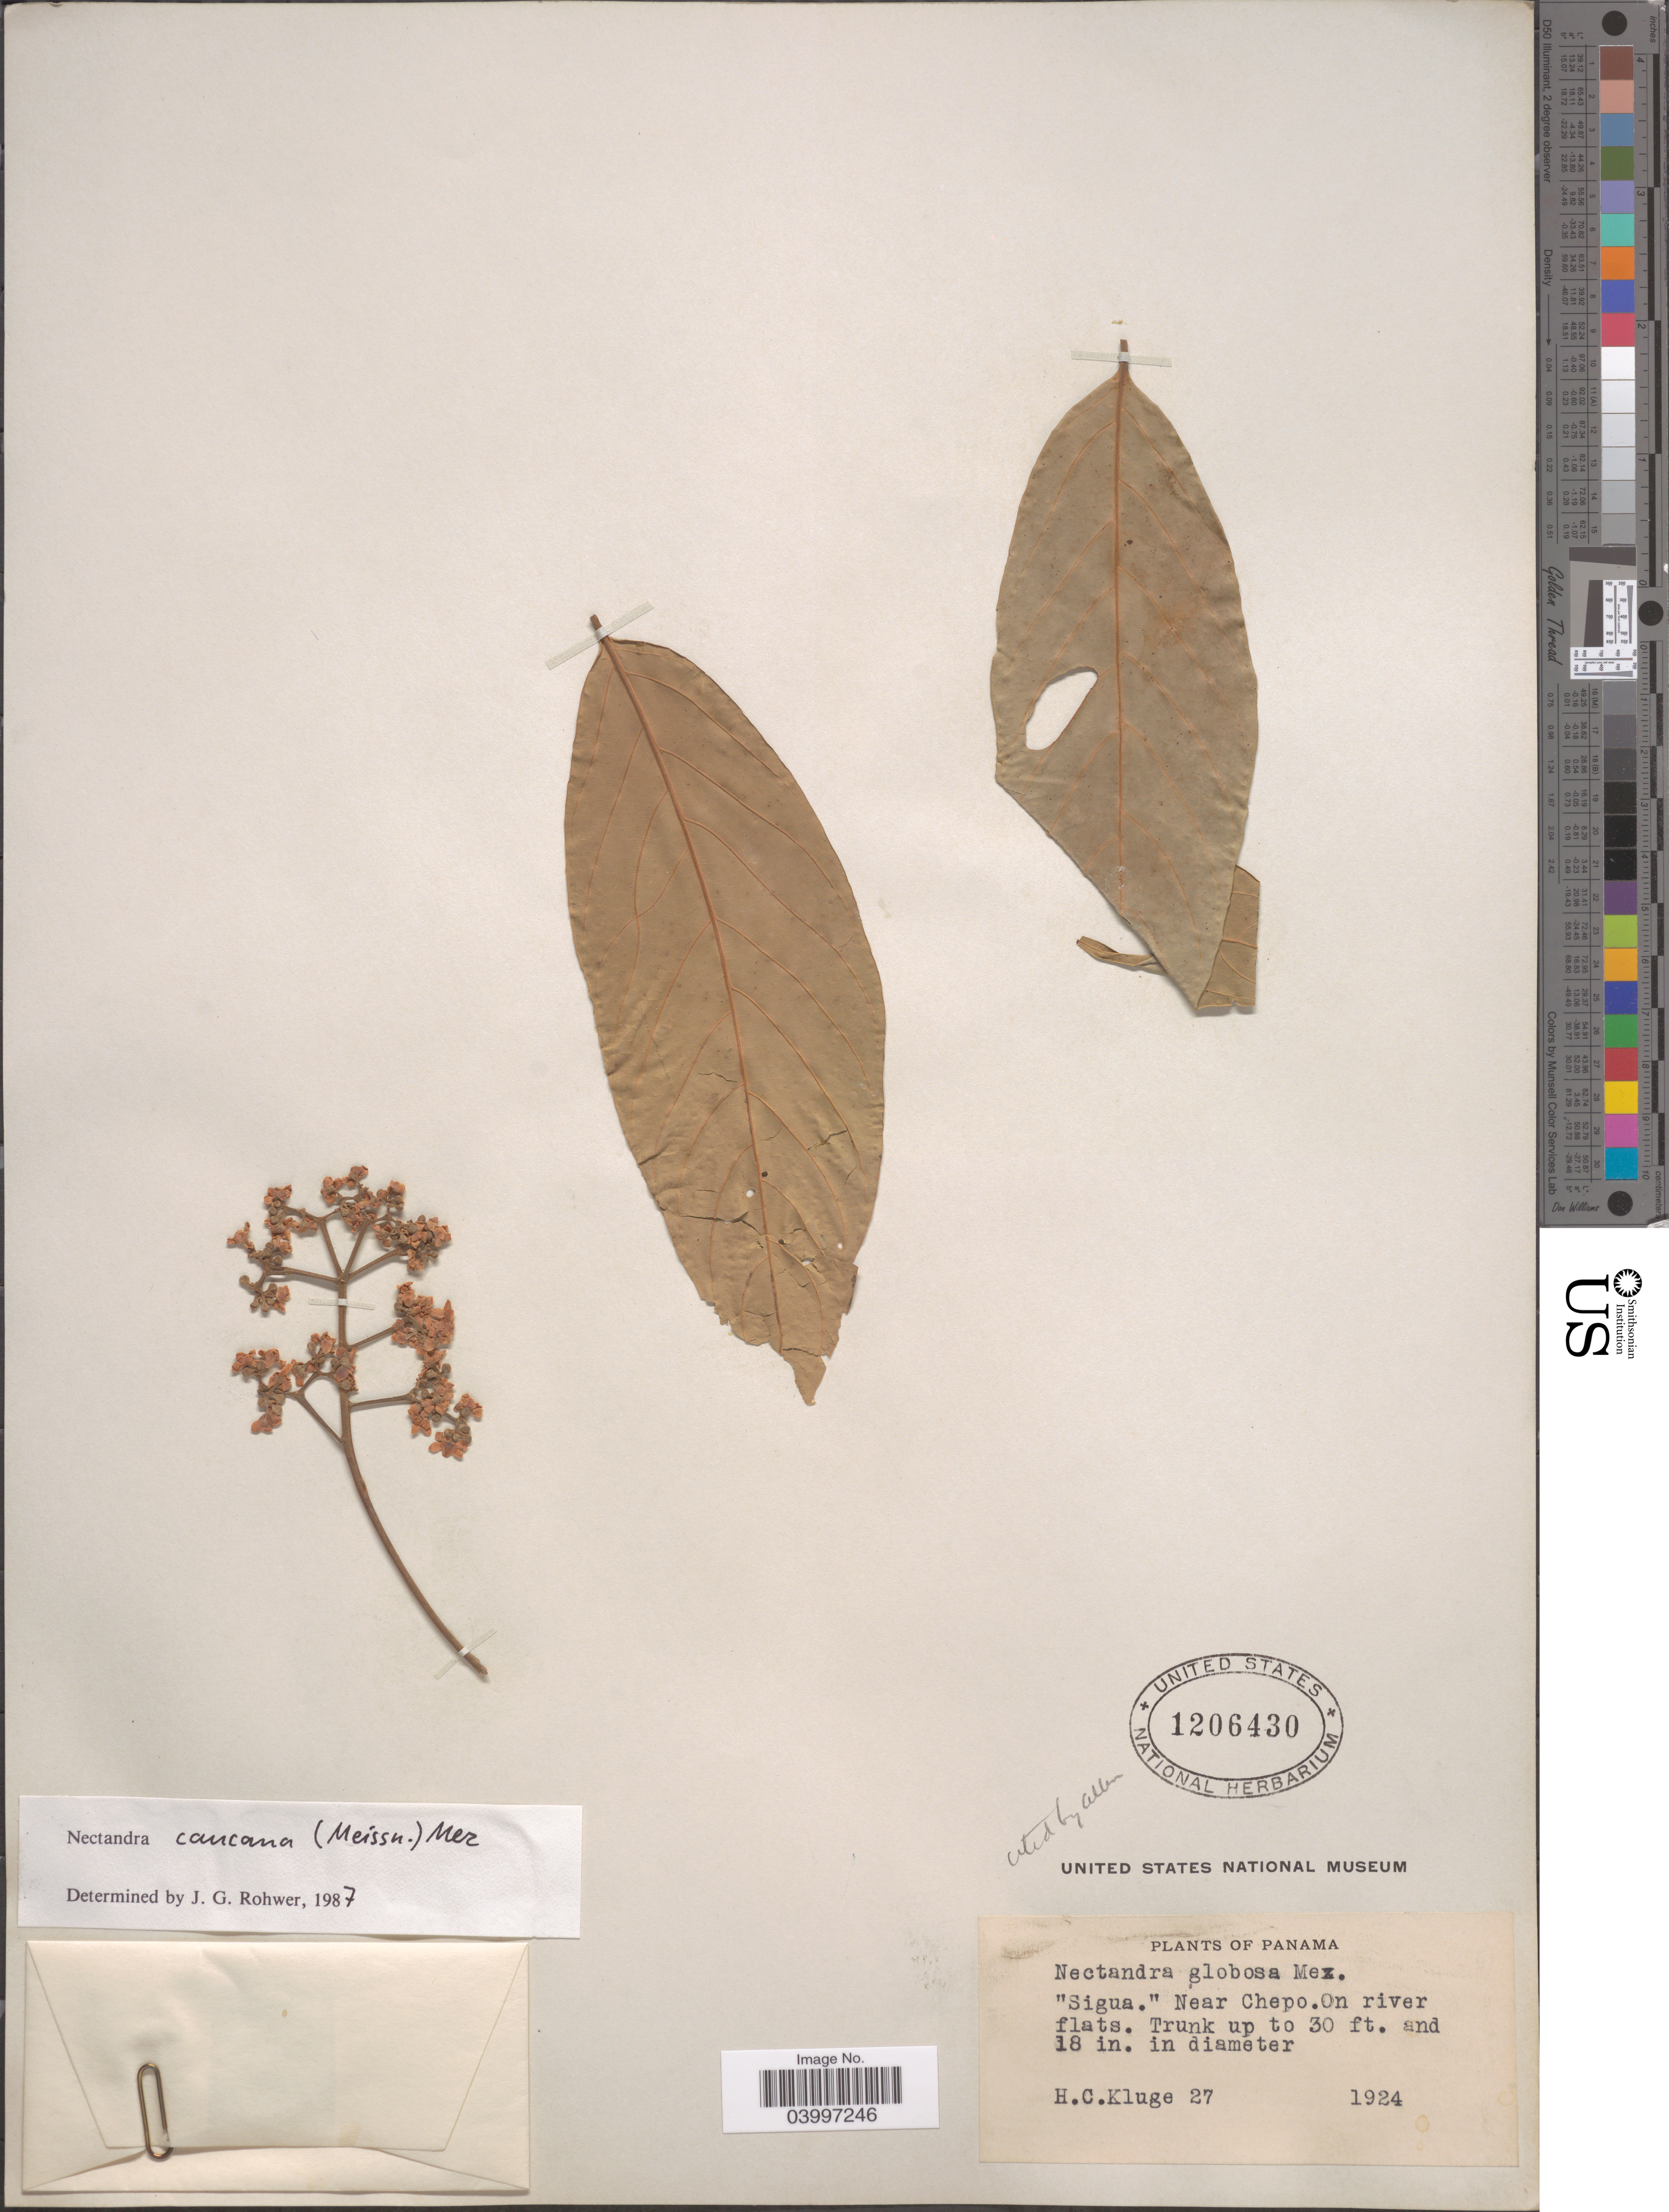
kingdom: Plantae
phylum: Tracheophyta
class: Magnoliopsida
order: Laurales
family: Lauraceae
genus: Nectandra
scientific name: Nectandra caucana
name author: (Meisn.) Mez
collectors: H. C. Kluge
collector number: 27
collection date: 1924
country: Panama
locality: Sigua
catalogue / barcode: US 1206430